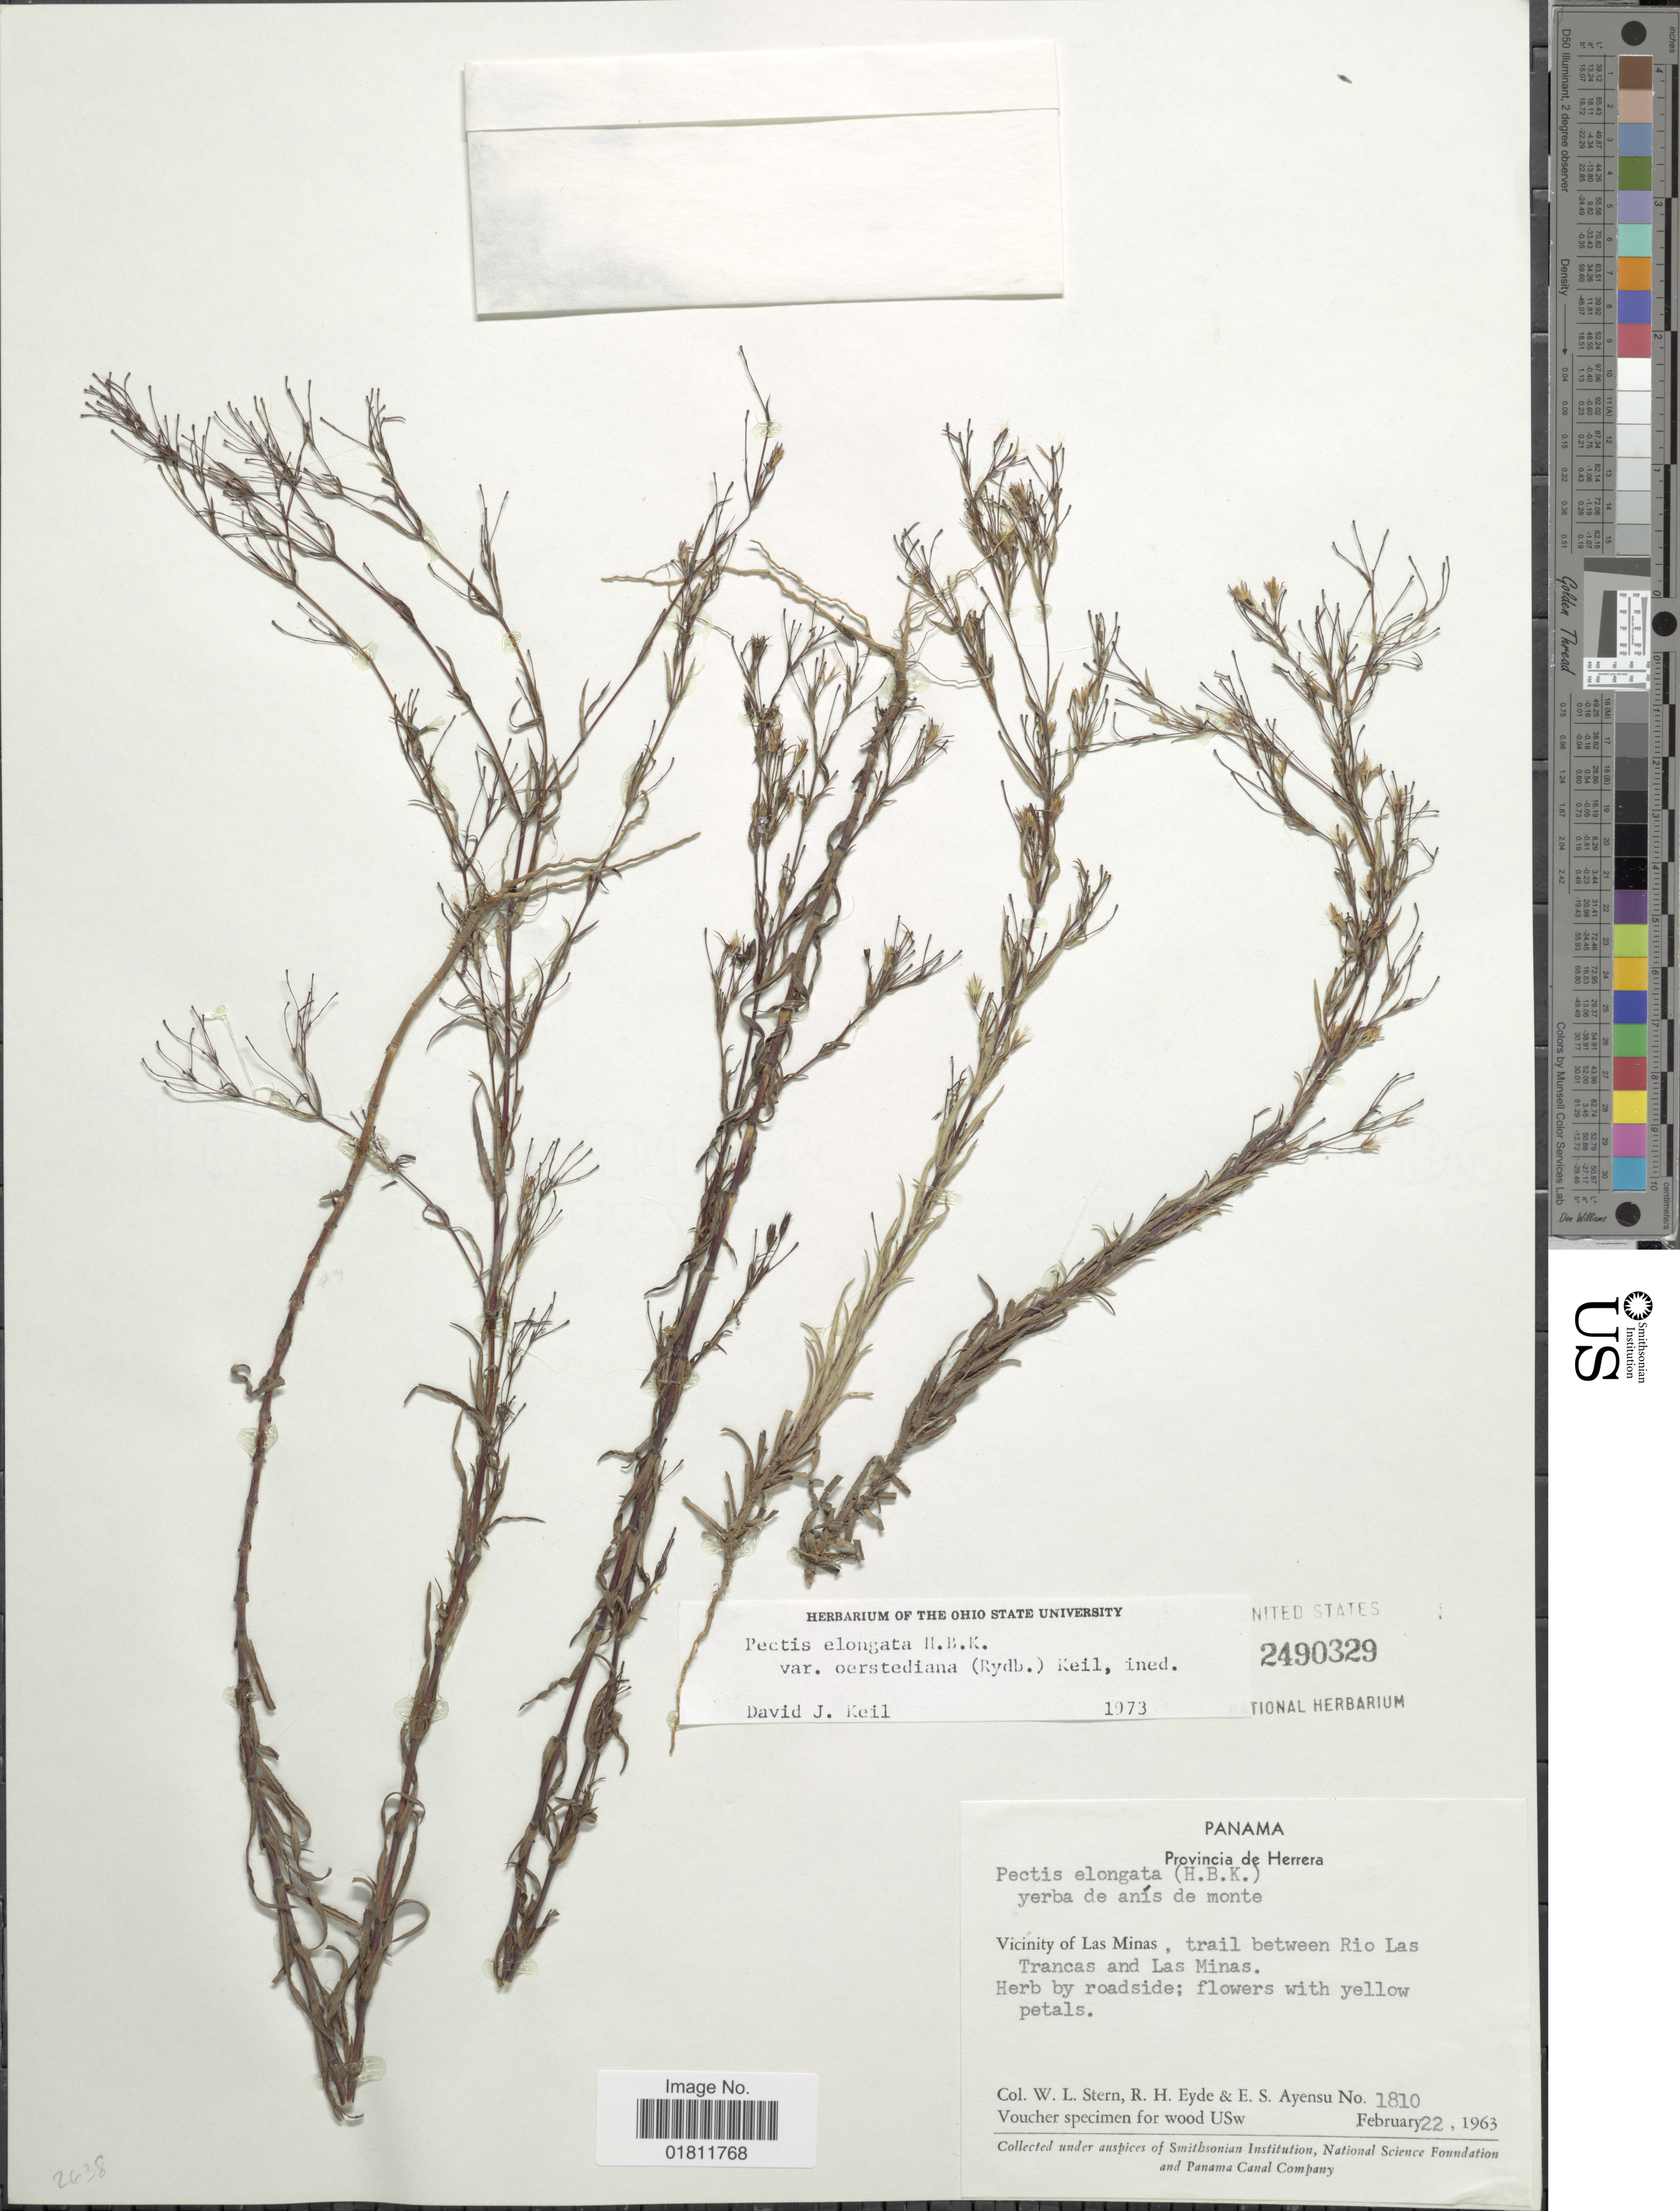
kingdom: Plantae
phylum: Tracheophyta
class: Magnoliopsida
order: Asterales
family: Asteraceae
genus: Pectis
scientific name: Pectis elongata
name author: Kunth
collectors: W. L. Stern, R. H. Eyde & E. S. Ayensu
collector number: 1810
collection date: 1963-01-22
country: Panama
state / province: Herrera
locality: Province de Herrera. Vicinity of Las Minas. trail between Rio Las Trancas and Las Minas.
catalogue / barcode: US 2490329